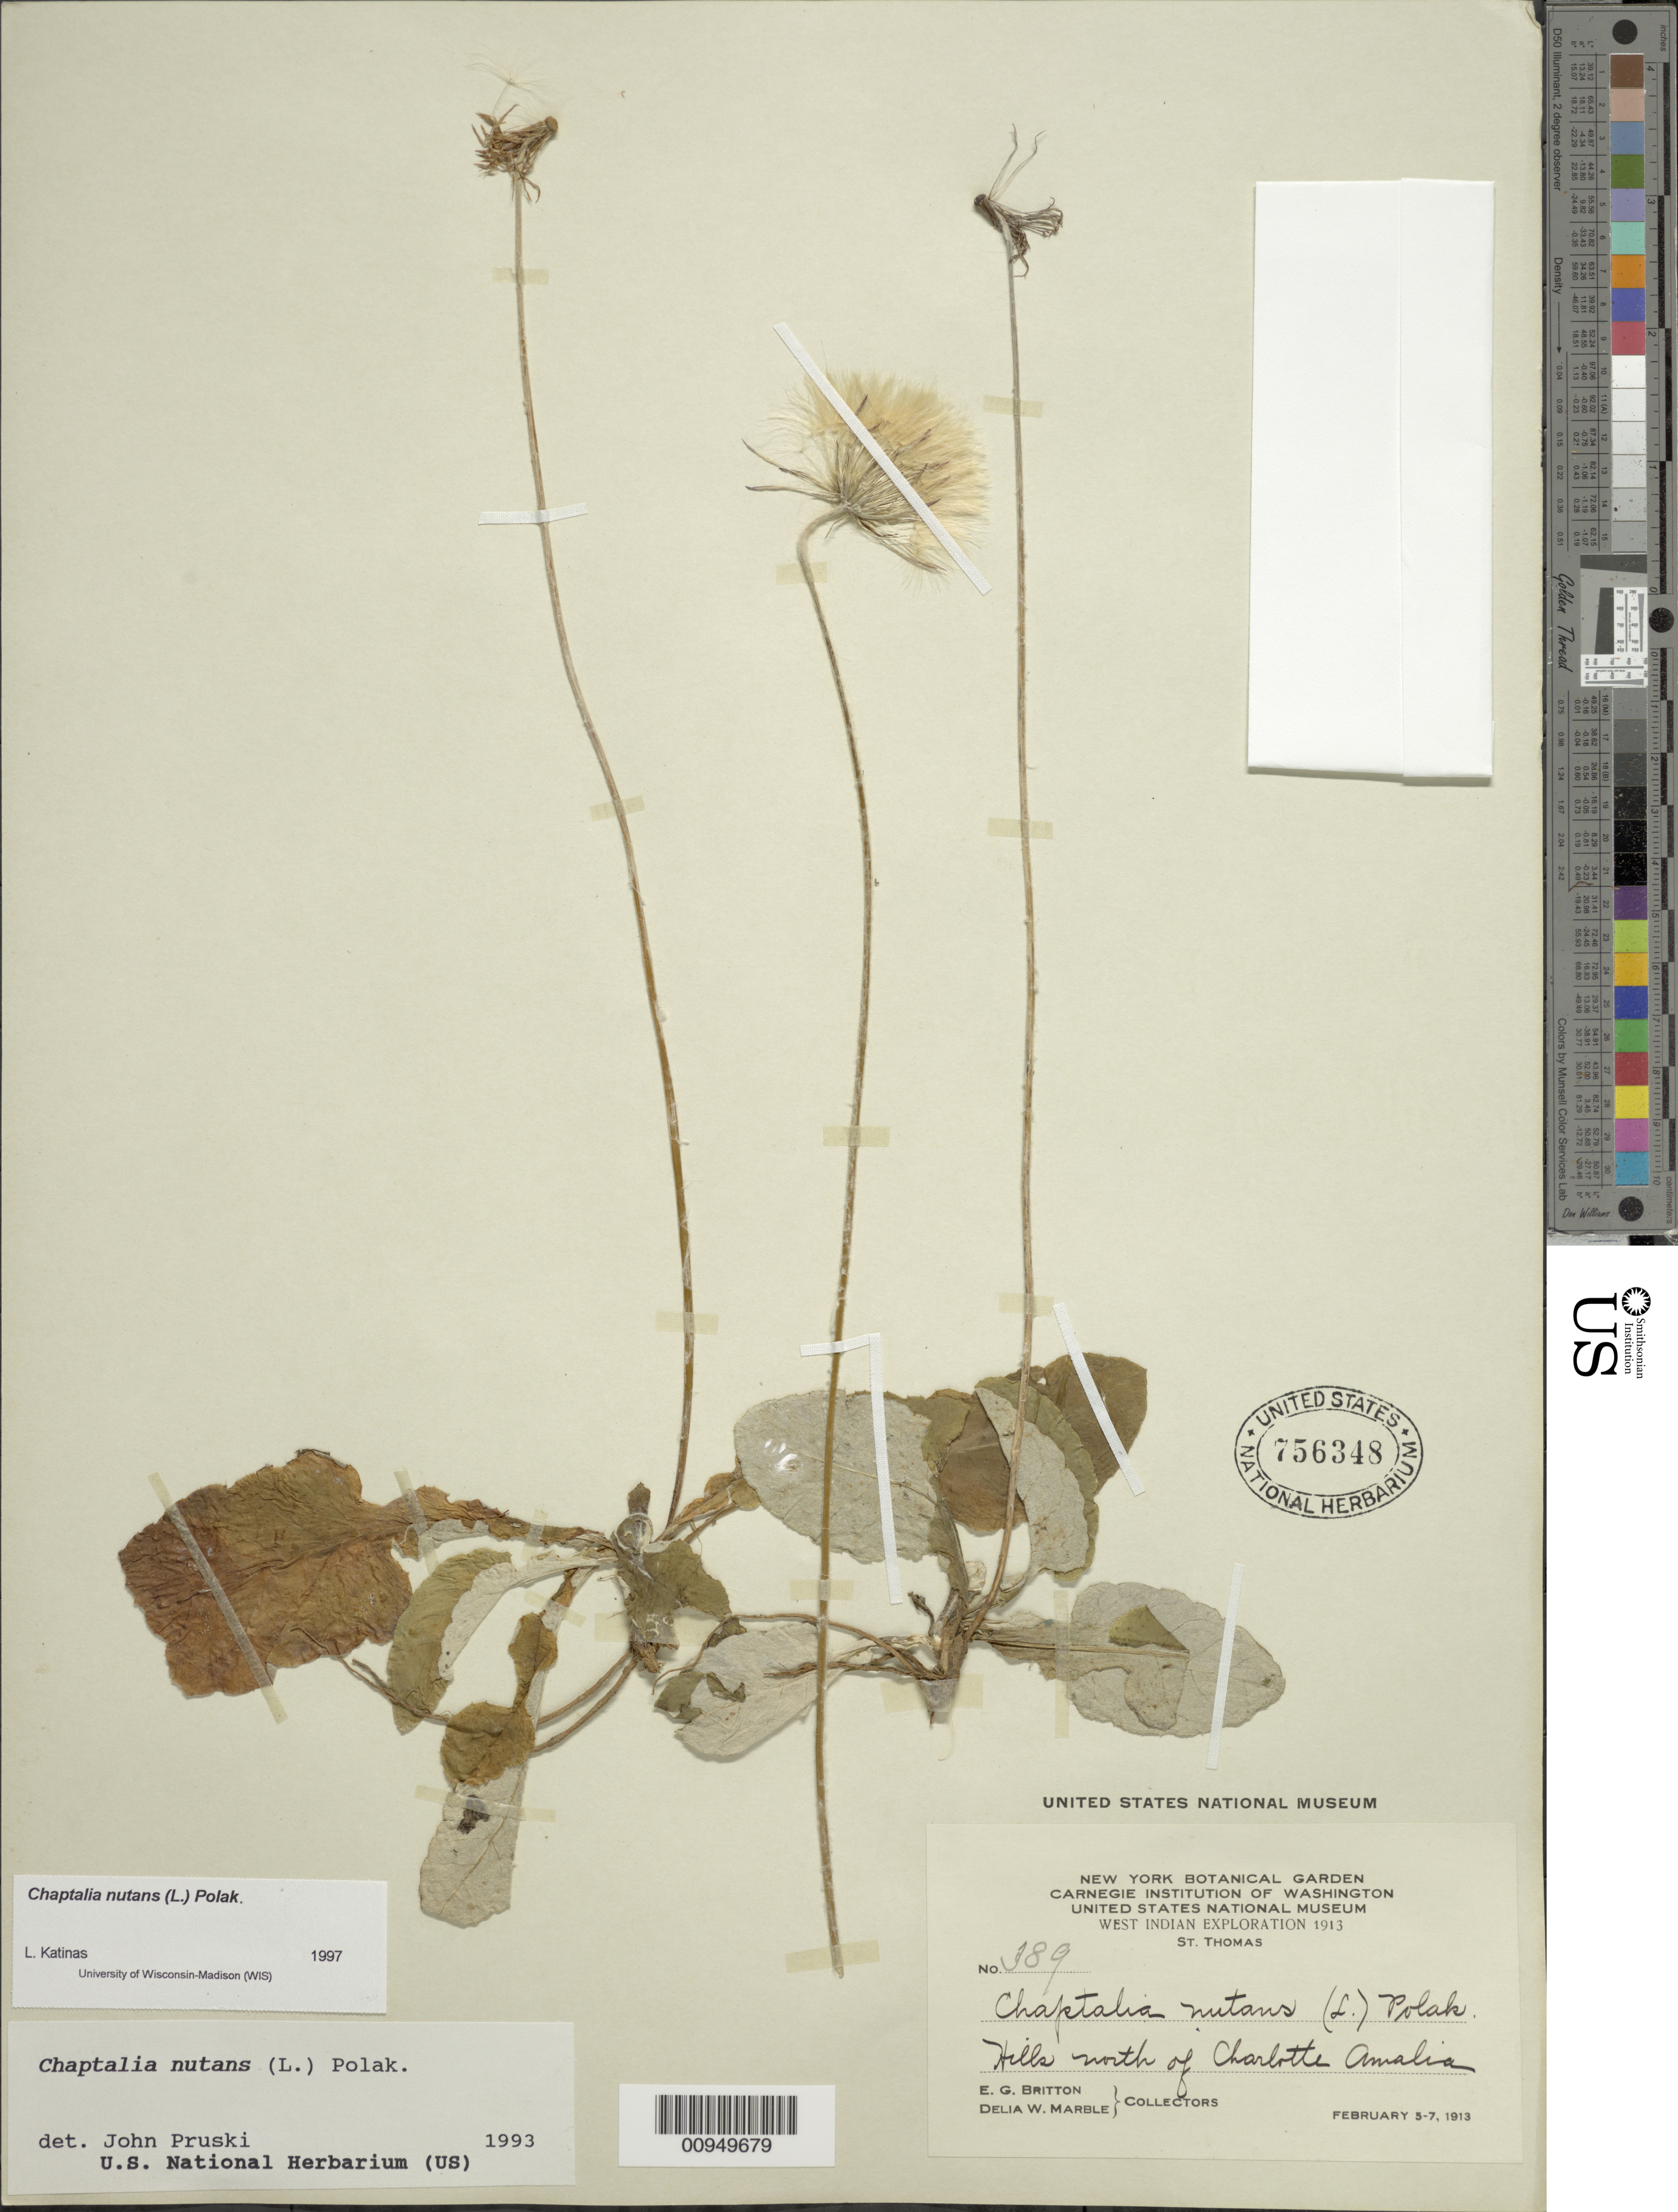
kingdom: Plantae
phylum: Tracheophyta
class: Magnoliopsida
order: Asterales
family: Asteraceae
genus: Chaptalia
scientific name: Chaptalia nutans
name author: (L.) Pol.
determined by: Katinas, L.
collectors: E. G. Britton & D. W. Marble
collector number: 389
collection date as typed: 05 Feb 1913 to 07 Feb 1913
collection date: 1913-02-05/1913-02-07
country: U.S. Virgin Islands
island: St. Thomas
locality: Hills north of Chalotte Amalia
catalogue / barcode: US 756348